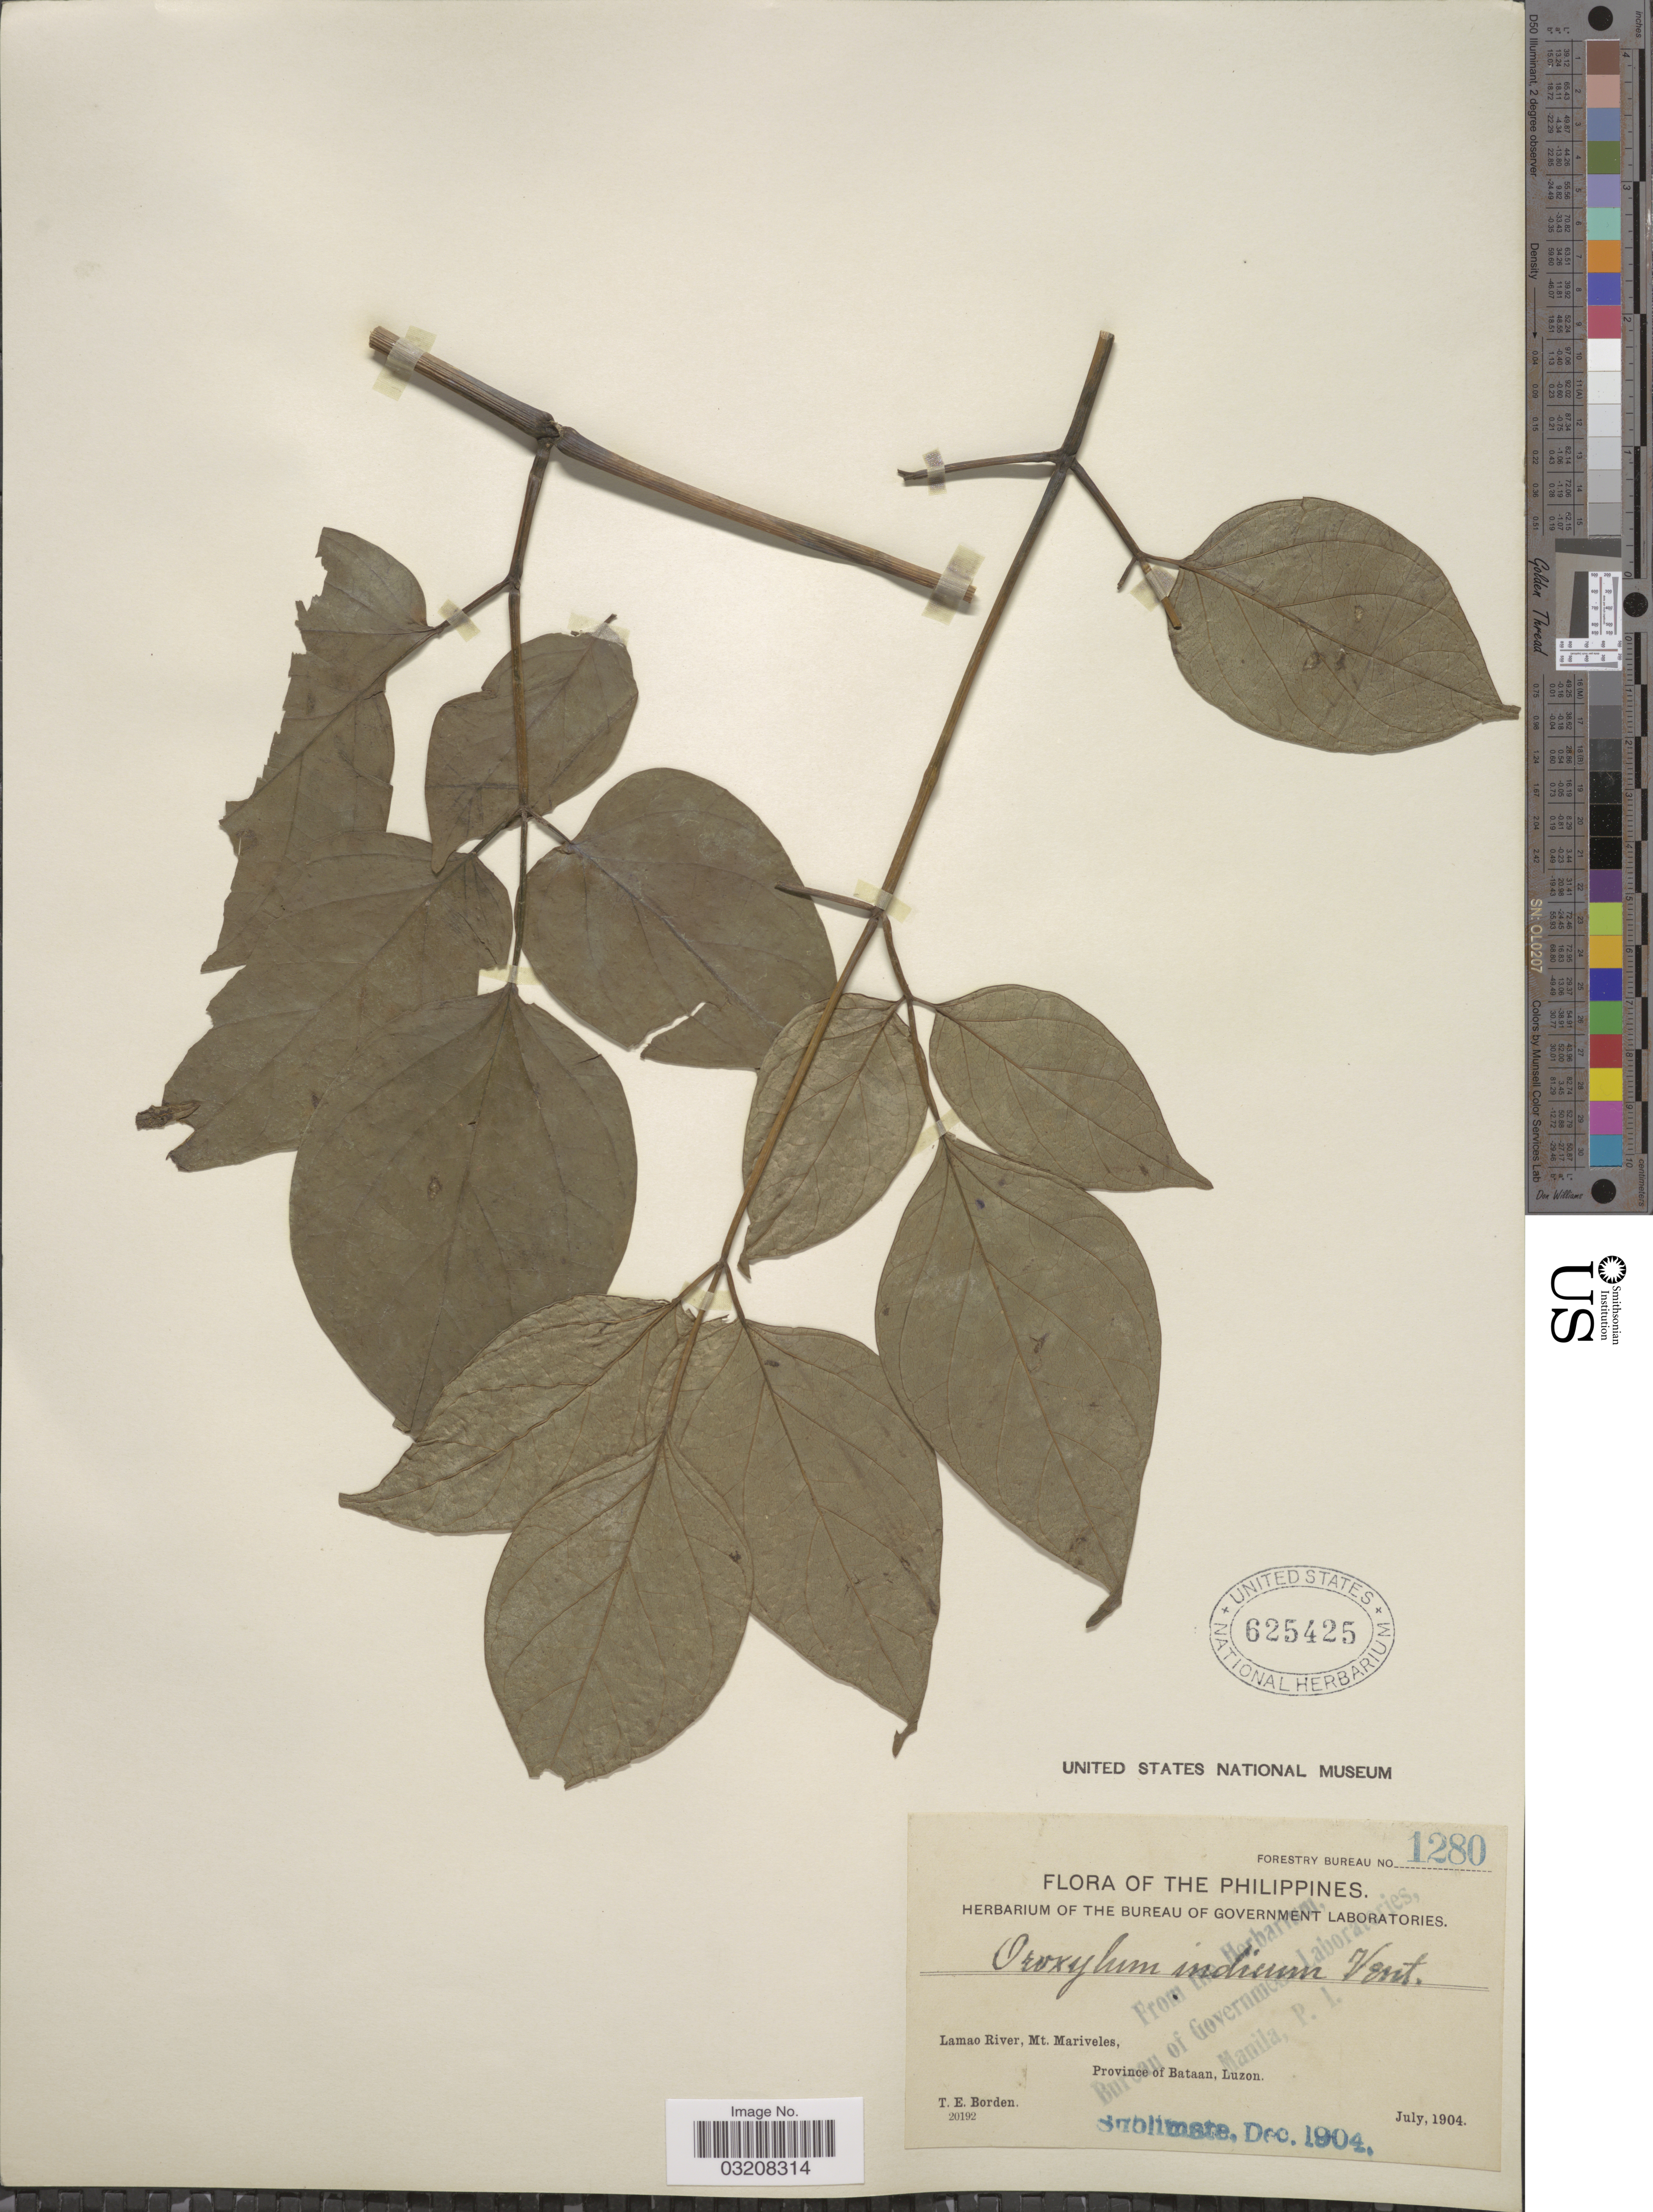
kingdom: Plantae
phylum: Tracheophyta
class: Magnoliopsida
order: Lamiales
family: Bignoniaceae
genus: Oroxylum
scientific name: Oroxylum indicum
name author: (L.) Kurz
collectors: T. E. Borden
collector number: Forestry Bureau 1280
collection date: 1904-07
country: Philippines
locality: Lamao River, Mt. Mariveles. Province of Bataan. Luzon.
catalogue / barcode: US 625425